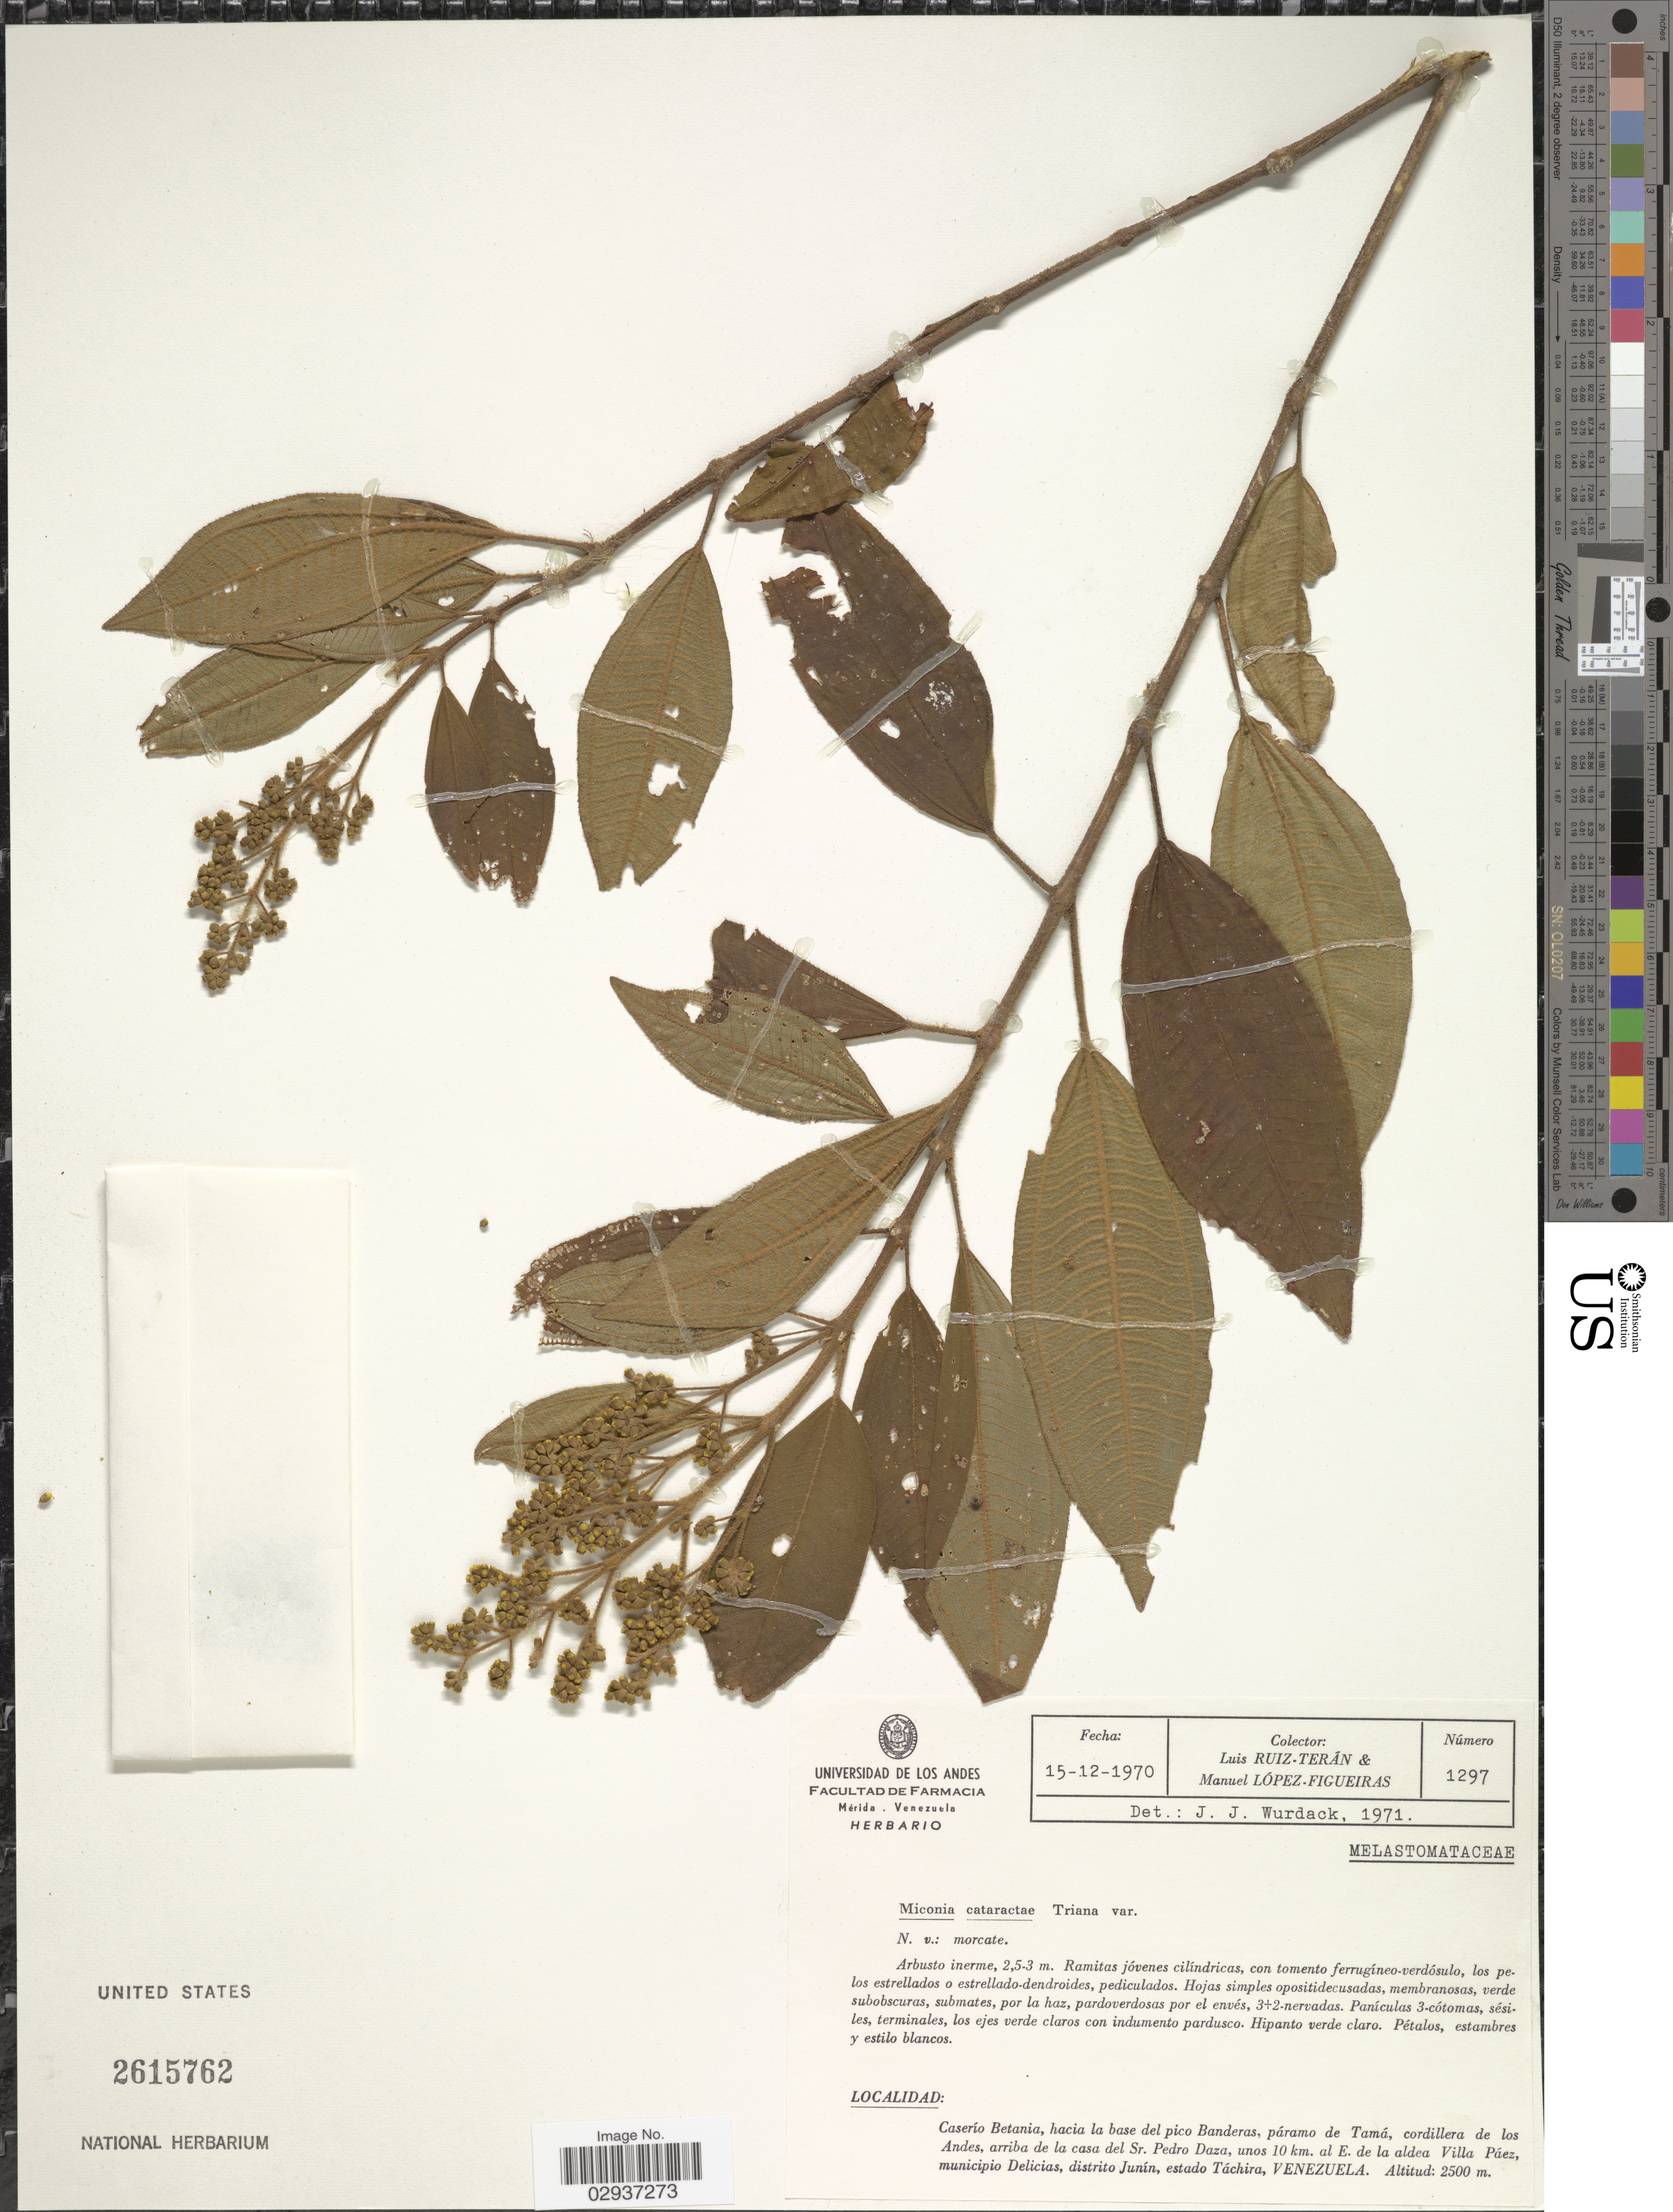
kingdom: Plantae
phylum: Tracheophyta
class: Magnoliopsida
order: Myrtales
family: Melastomataceae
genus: Miconia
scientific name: Miconia cataractae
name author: Triana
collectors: L. Teran & M. López Figueiras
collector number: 1297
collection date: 1970-12-15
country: Venezuela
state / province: Tachira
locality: Caserío Betania, hacia la base del pico Banderas, páramo de Tamá, cordillera de los Andes, arriba de la casa del Sr. Pedro Daza, unos 10 km. al E. de la aldea Villa Páez, municipio Delicias, distrito Junín, estado Táchira.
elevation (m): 2500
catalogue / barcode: US 2615762